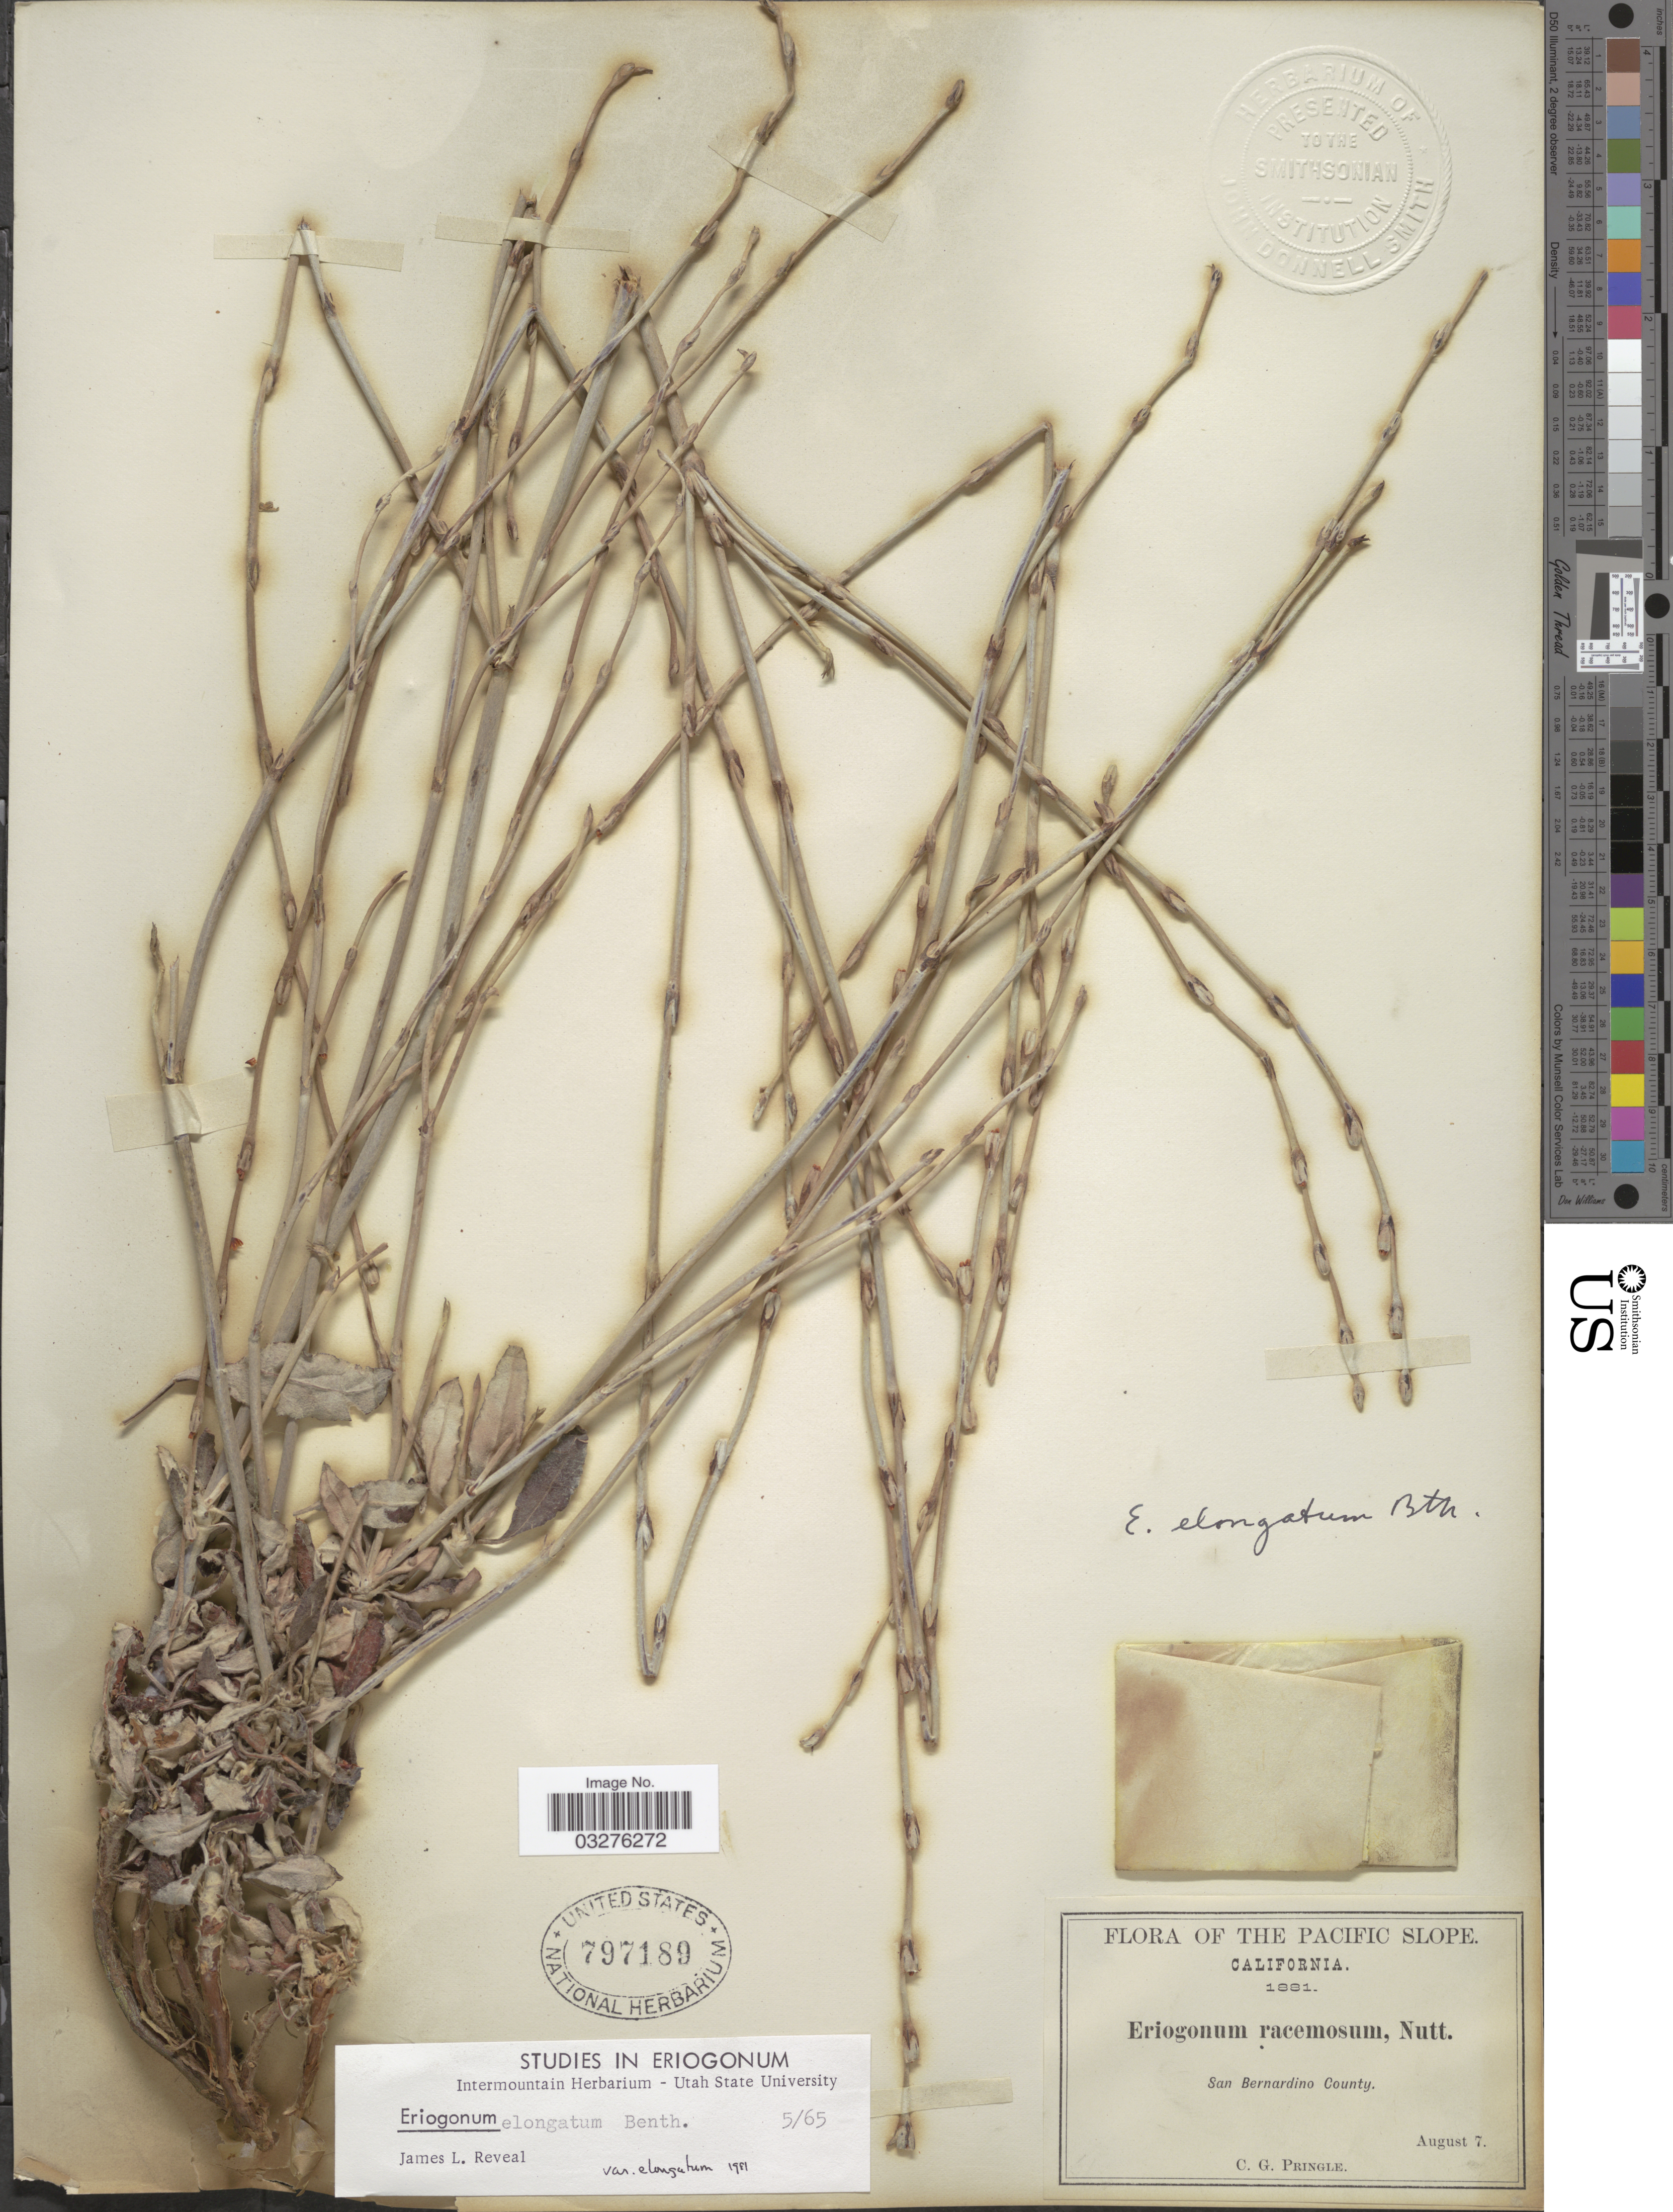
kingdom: Plantae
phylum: Tracheophyta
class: Magnoliopsida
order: Caryophyllales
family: Polygonaceae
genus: Eriogonum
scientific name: Eriogonum elongatum var. elongatum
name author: Benth.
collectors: C. G. Pringle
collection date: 1881-08-07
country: United States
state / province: California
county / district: San Bernardino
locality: The Pacific Slope. San Bernardino County.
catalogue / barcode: US 797189